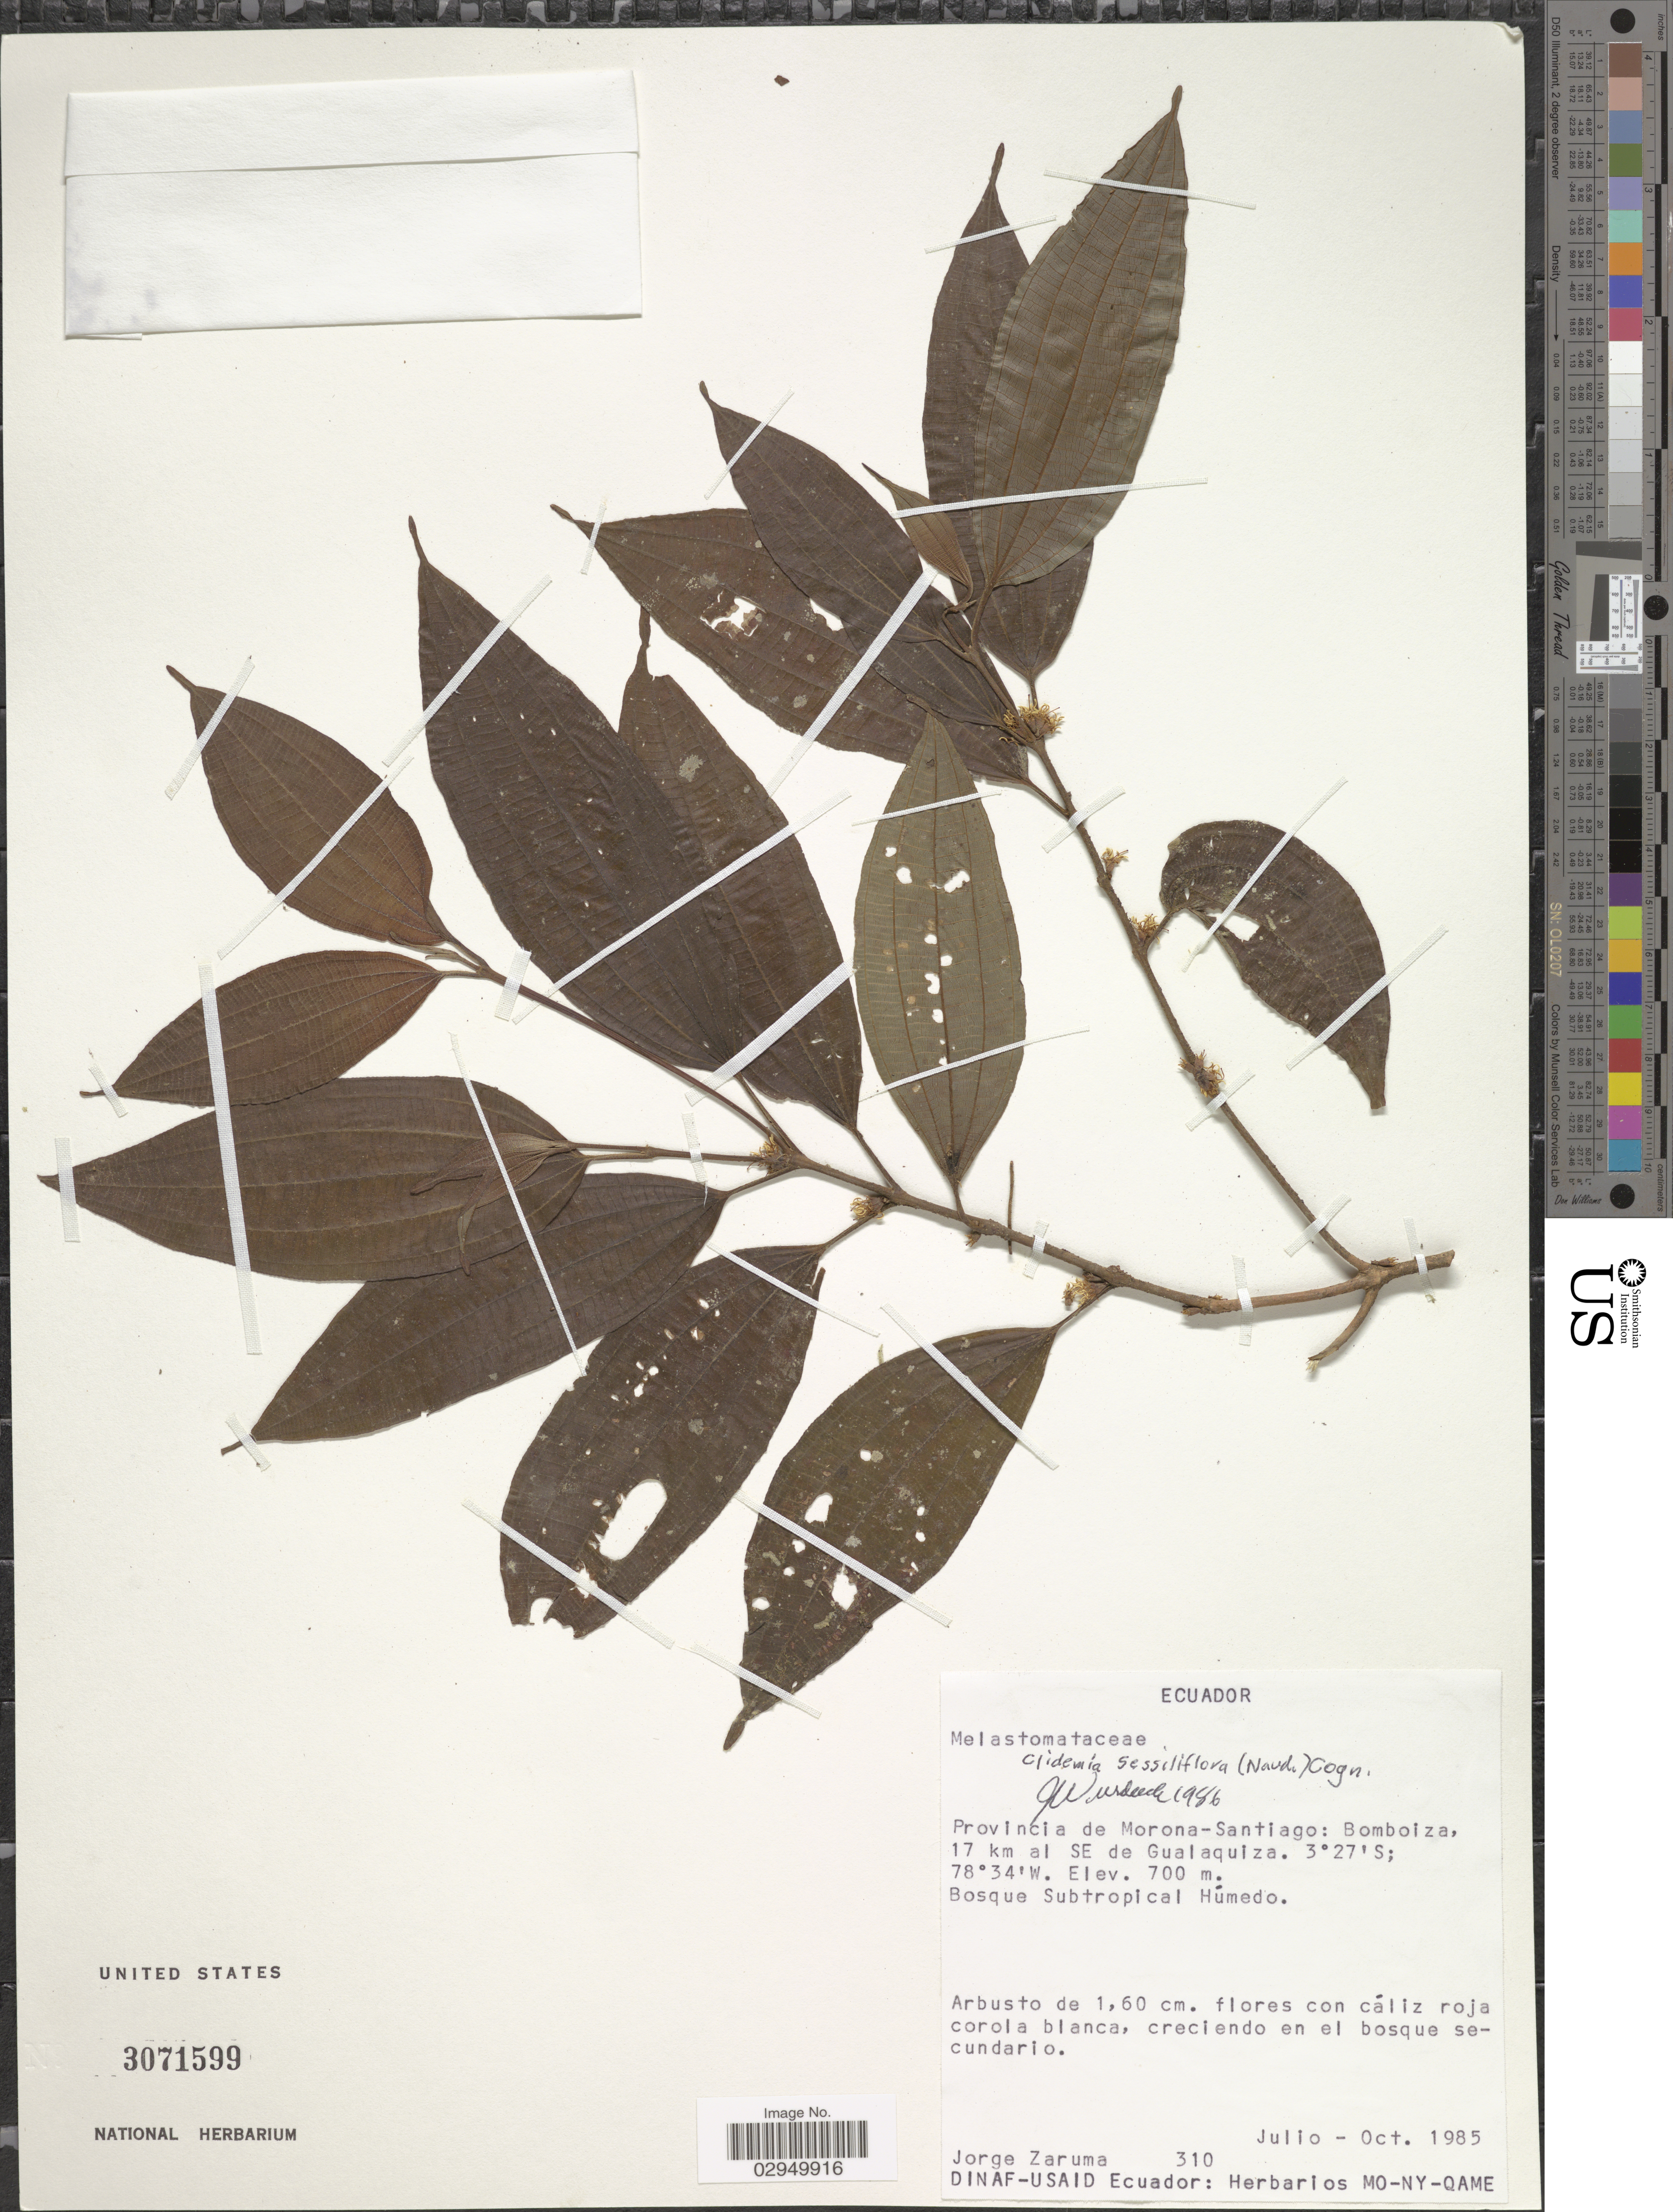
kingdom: Plantae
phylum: Tracheophyta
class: Magnoliopsida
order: Myrtales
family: Melastomataceae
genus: Clidemia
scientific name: Clidemia sessiliflora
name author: (Naudin) Cogn.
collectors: J. Zaruma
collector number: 310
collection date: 1985-07/1985-10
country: Ecuador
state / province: Morona-Santiago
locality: Bomboiza, 17 km al SE de Gualaquiza. Bosque Subtropical Húmedo.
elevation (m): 700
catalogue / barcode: US 3071599